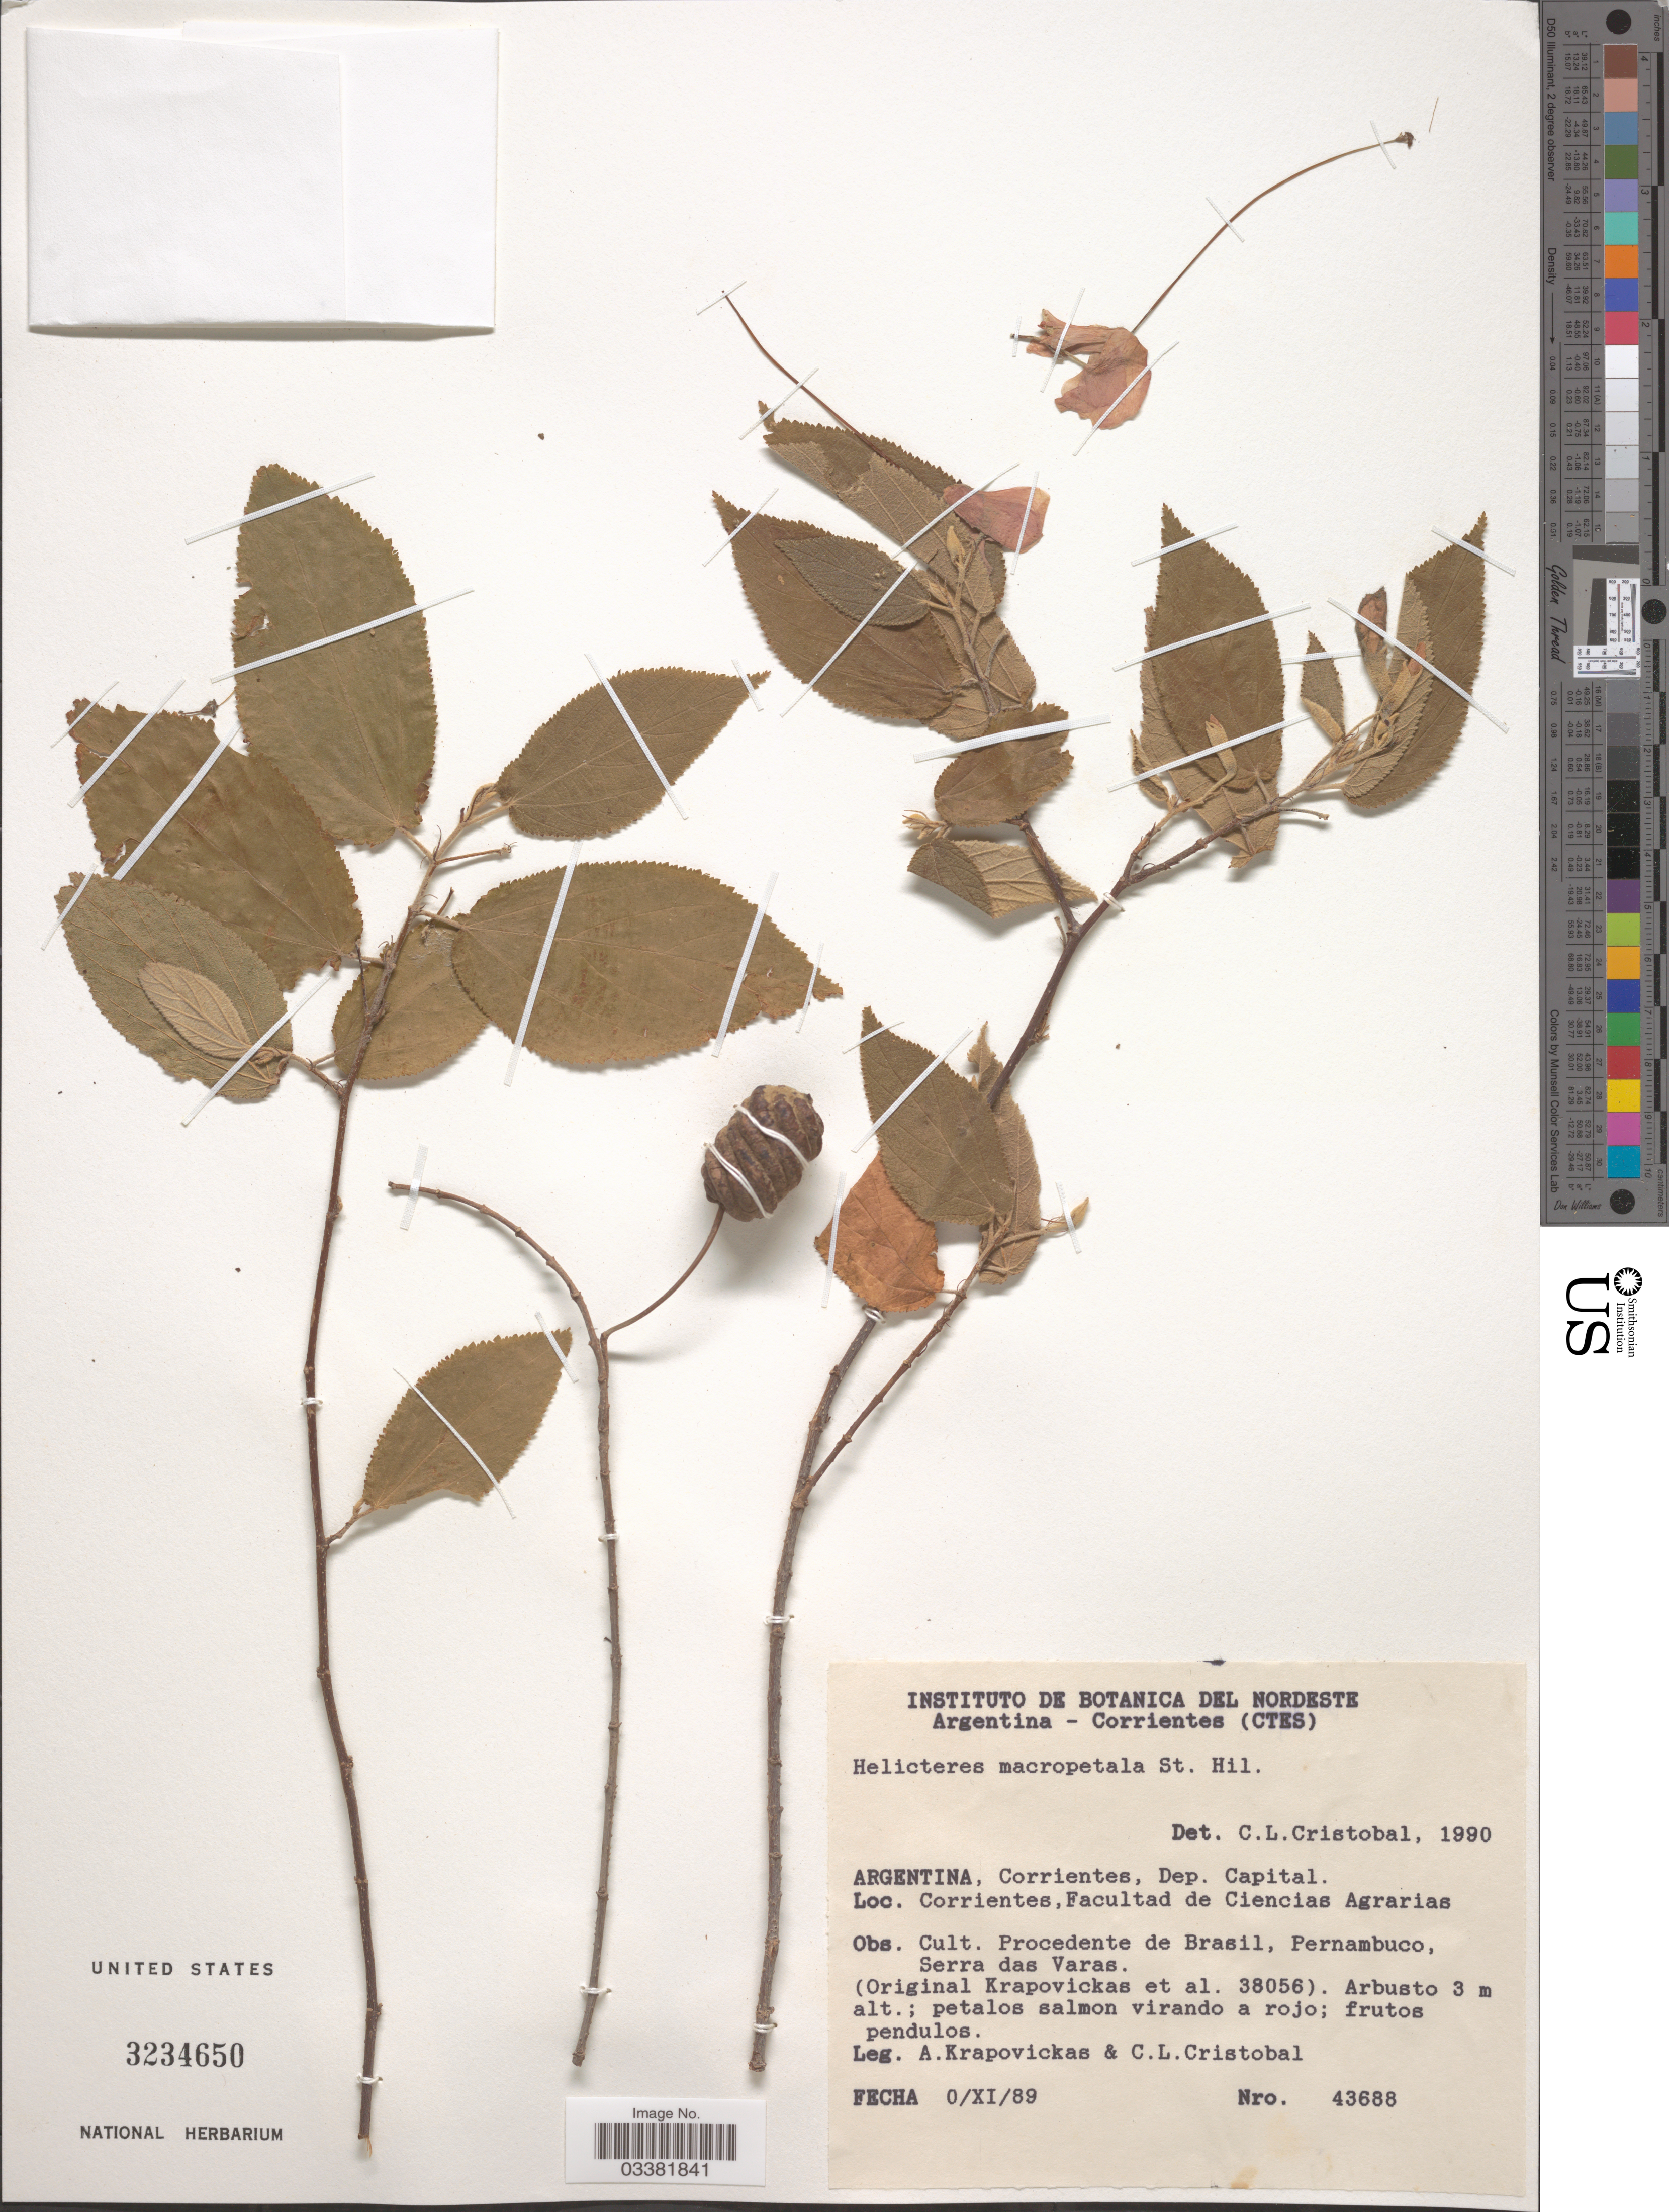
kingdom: Plantae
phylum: Tracheophyta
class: Magnoliopsida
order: Malvales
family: Malvaceae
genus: Helicteres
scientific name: Helicteres macropetala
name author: A. St.-Hil.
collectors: A. Krapovickas & C. Cristobal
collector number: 43688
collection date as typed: Transcribed d/m/y: 0/11/89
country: Argentina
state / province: Corrientes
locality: Dep. Capital. Corrientes, Facultad de Ciencias Agrarias. Cult. Procendente de Brasil, Pernambuco, Serra das Varas.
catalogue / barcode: US 3234650